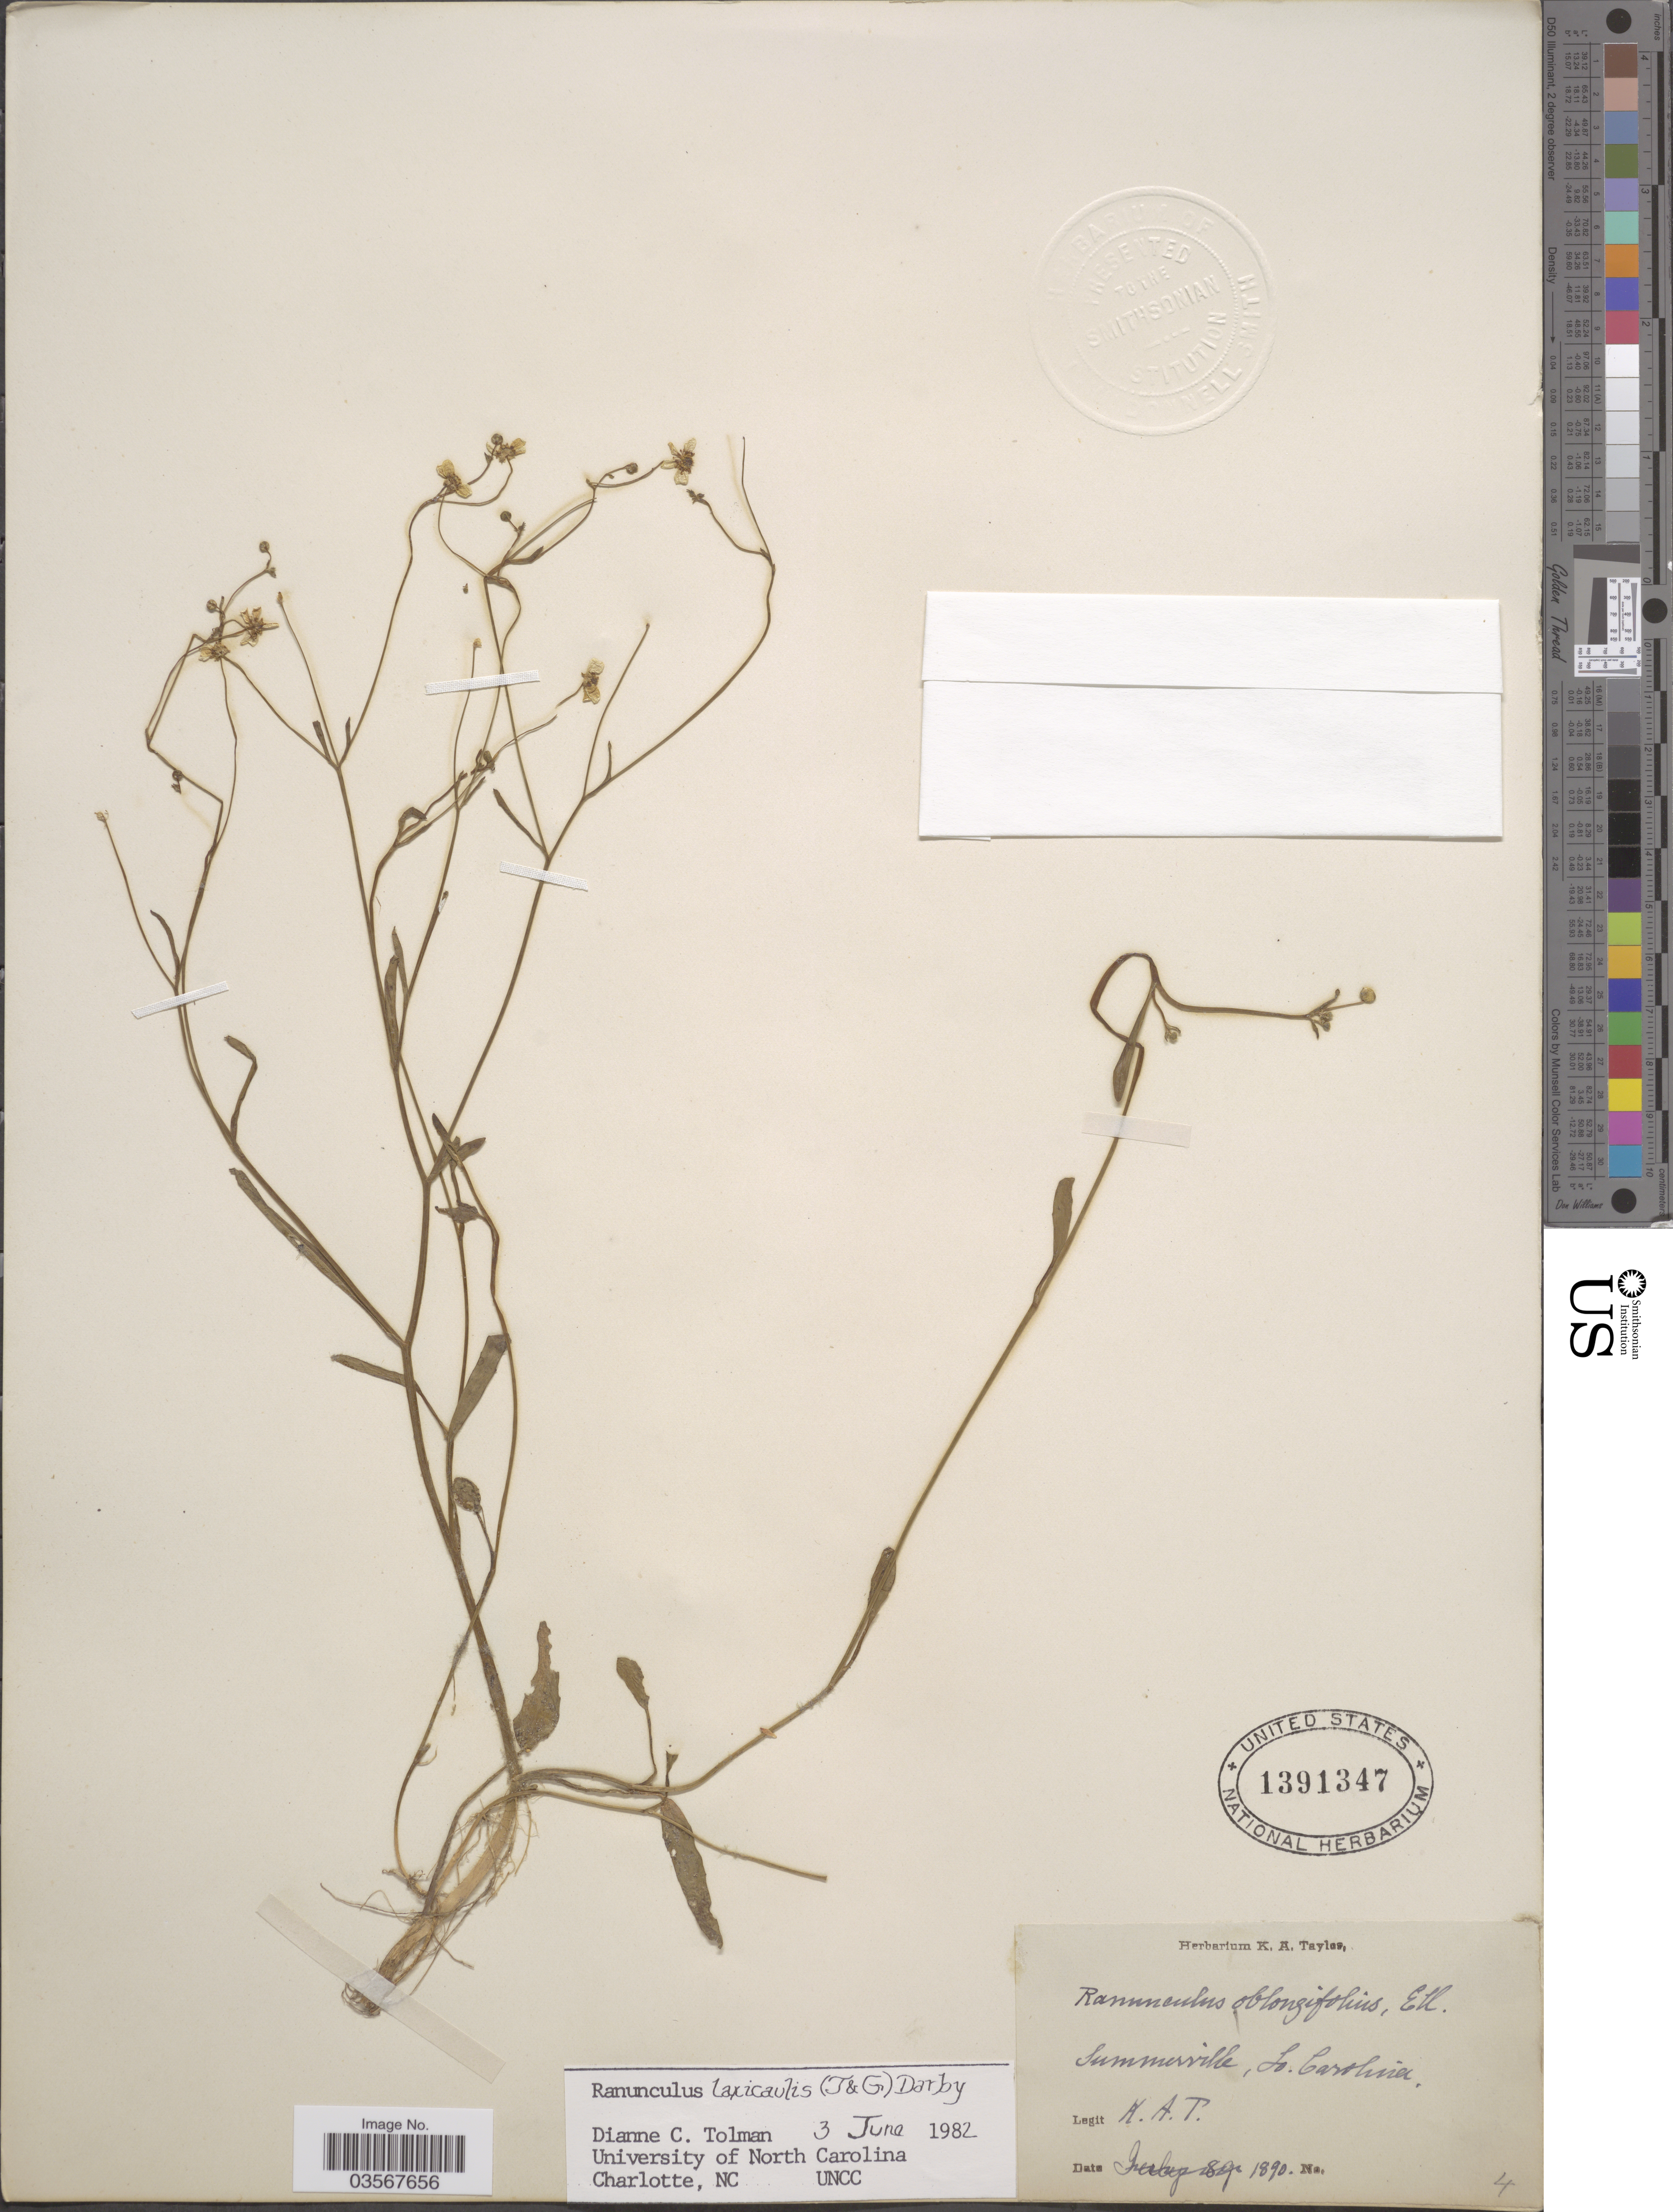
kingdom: Plantae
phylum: Tracheophyta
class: Magnoliopsida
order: Ranunculales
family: Ranunculaceae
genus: Ranunculus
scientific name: Ranunculus laxicaulis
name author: (Torr. & A. Gray) Darby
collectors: K. A. Taylor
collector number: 4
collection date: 1890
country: United States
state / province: South Carolina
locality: Summerville.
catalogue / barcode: US 1391347